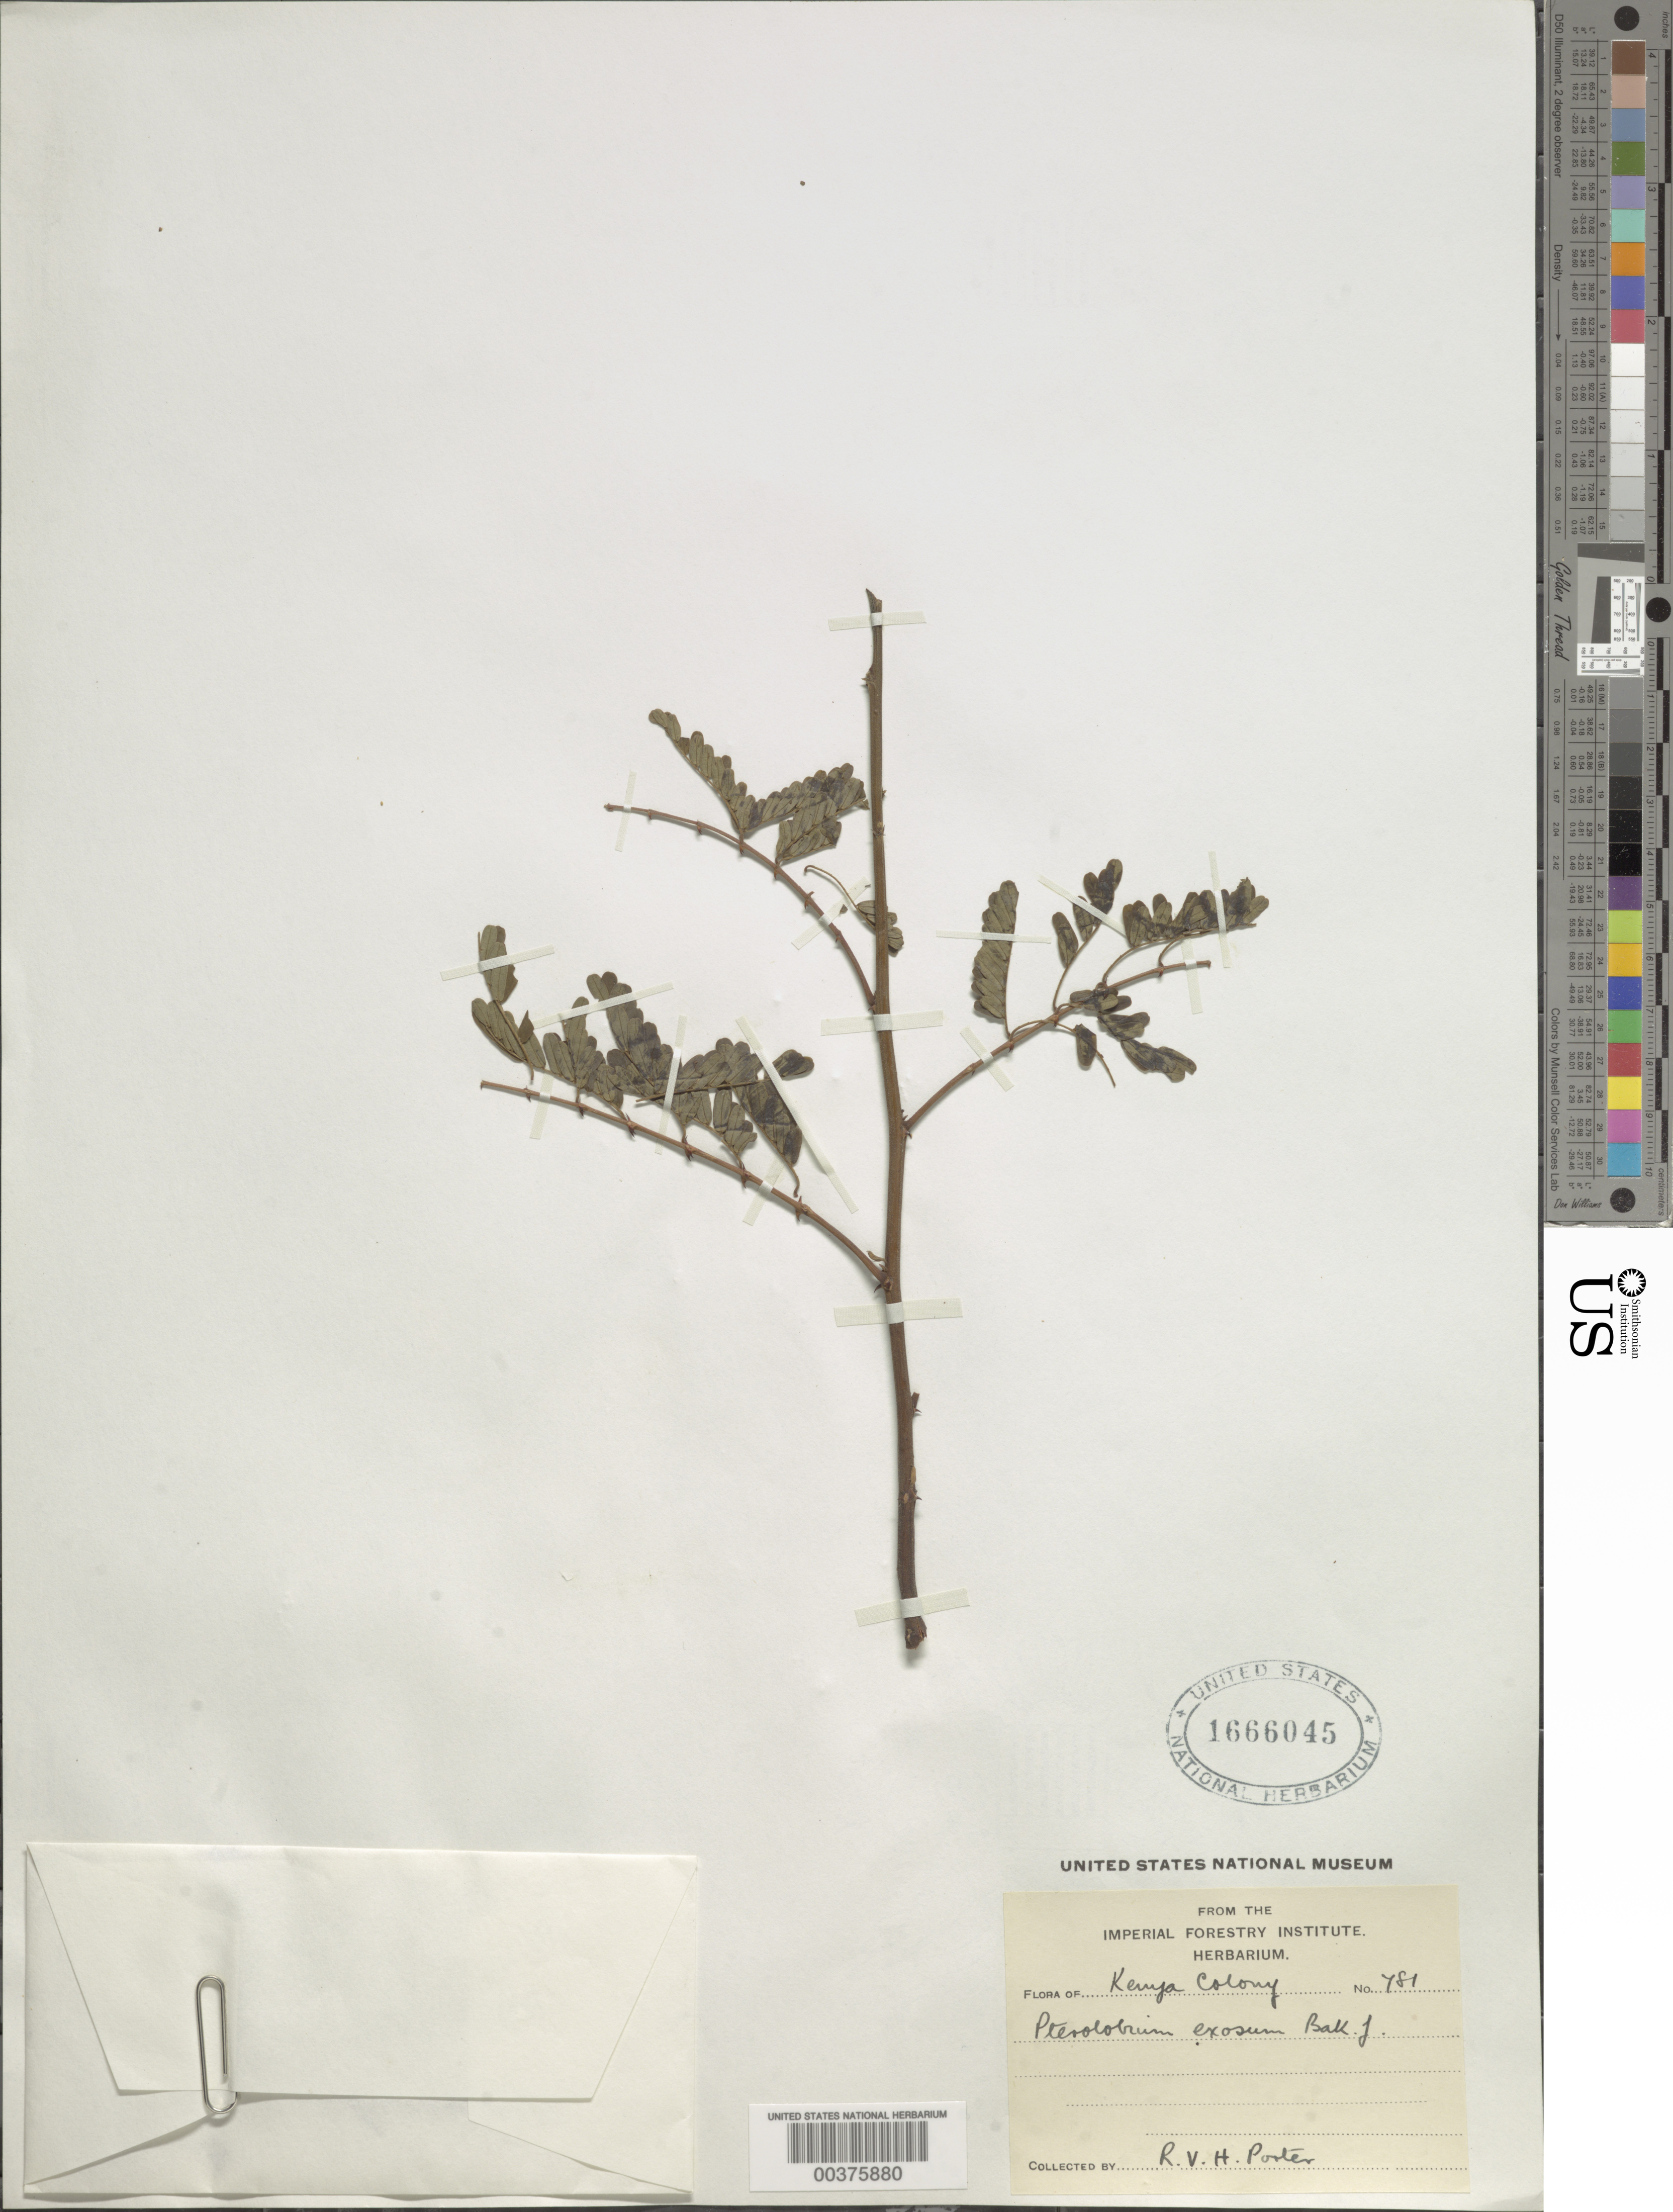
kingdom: Plantae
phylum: Tracheophyta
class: Magnoliopsida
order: Fabales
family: Fabaceae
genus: Pterolobium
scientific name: Pterolobium stellatum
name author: (Forssk.) Brenan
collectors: R. V. H. Porter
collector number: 781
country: Kenya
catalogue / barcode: US 1666045